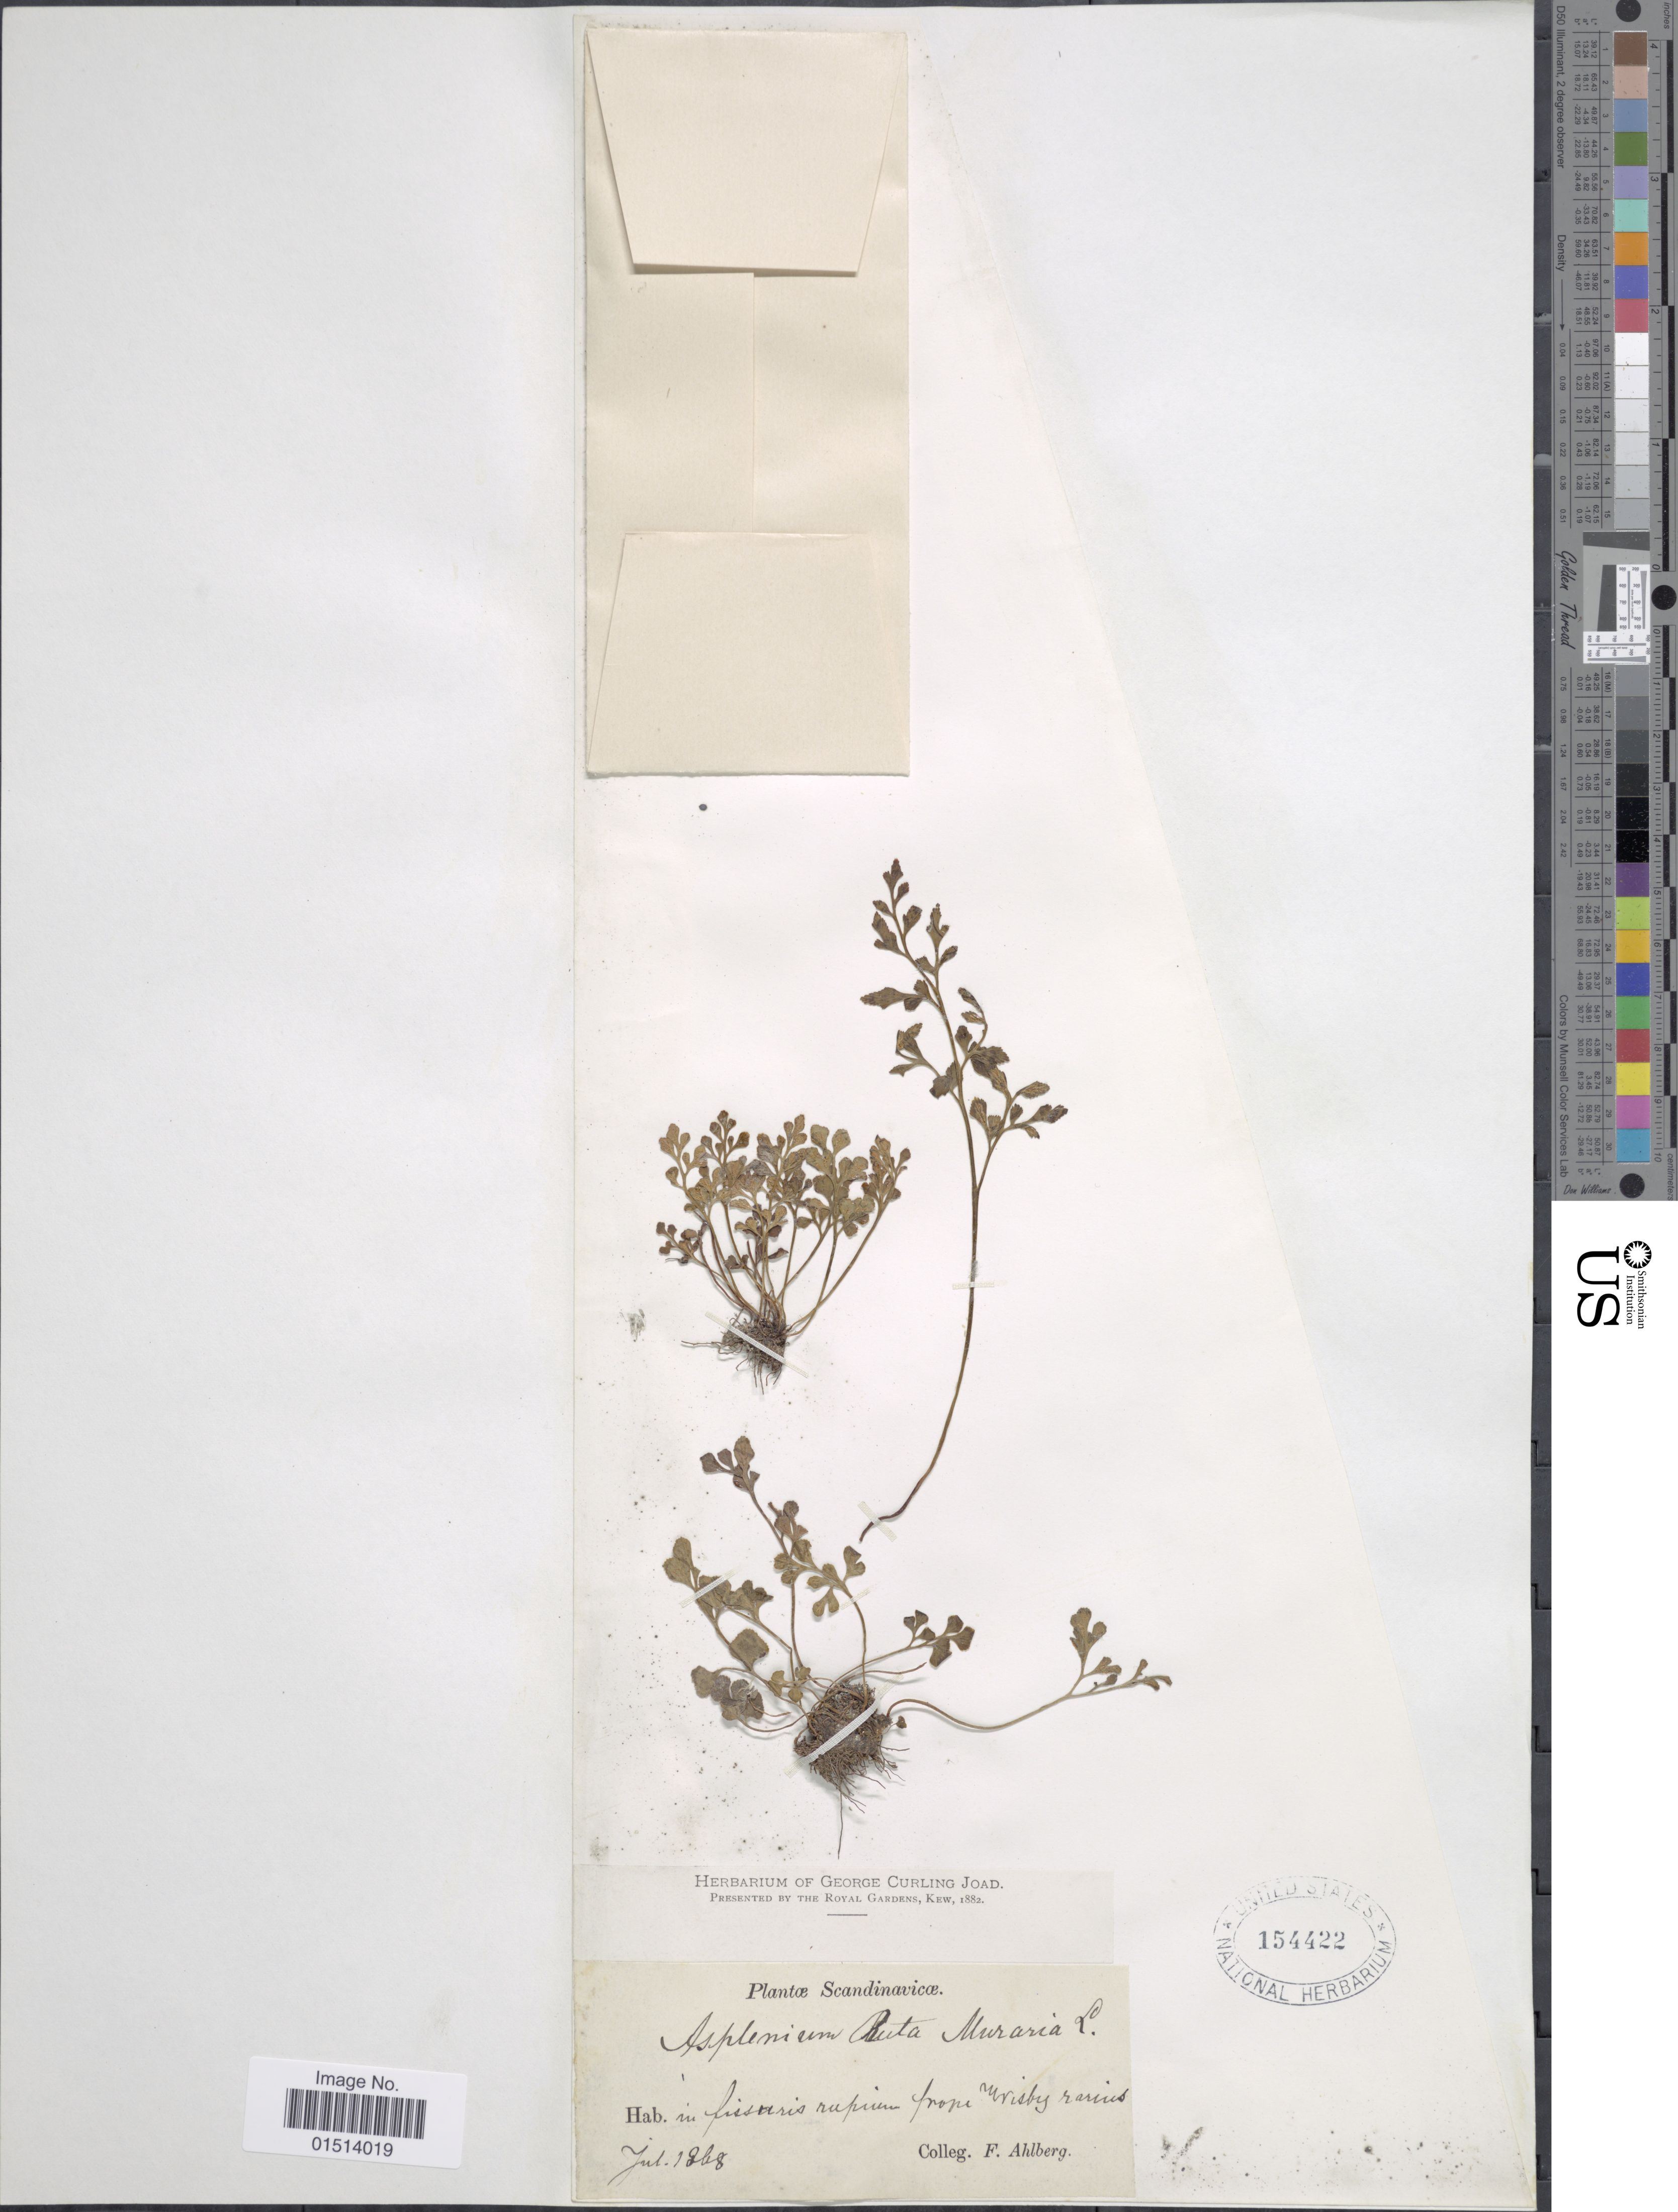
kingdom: Plantae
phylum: Tracheophyta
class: Polypodiopsida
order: Polypodiales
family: Aspleniaceae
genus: Asplenium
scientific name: Asplenium ruta-muraria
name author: L.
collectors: F. Ahlberg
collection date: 1868-07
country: Sweden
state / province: Gotland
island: Gotland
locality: Scandinavicae, in fissuris rupium prope Wibsy rarius. [Scandinavia, in the clefts of rocks near Visby, rare.]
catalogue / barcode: US 154422